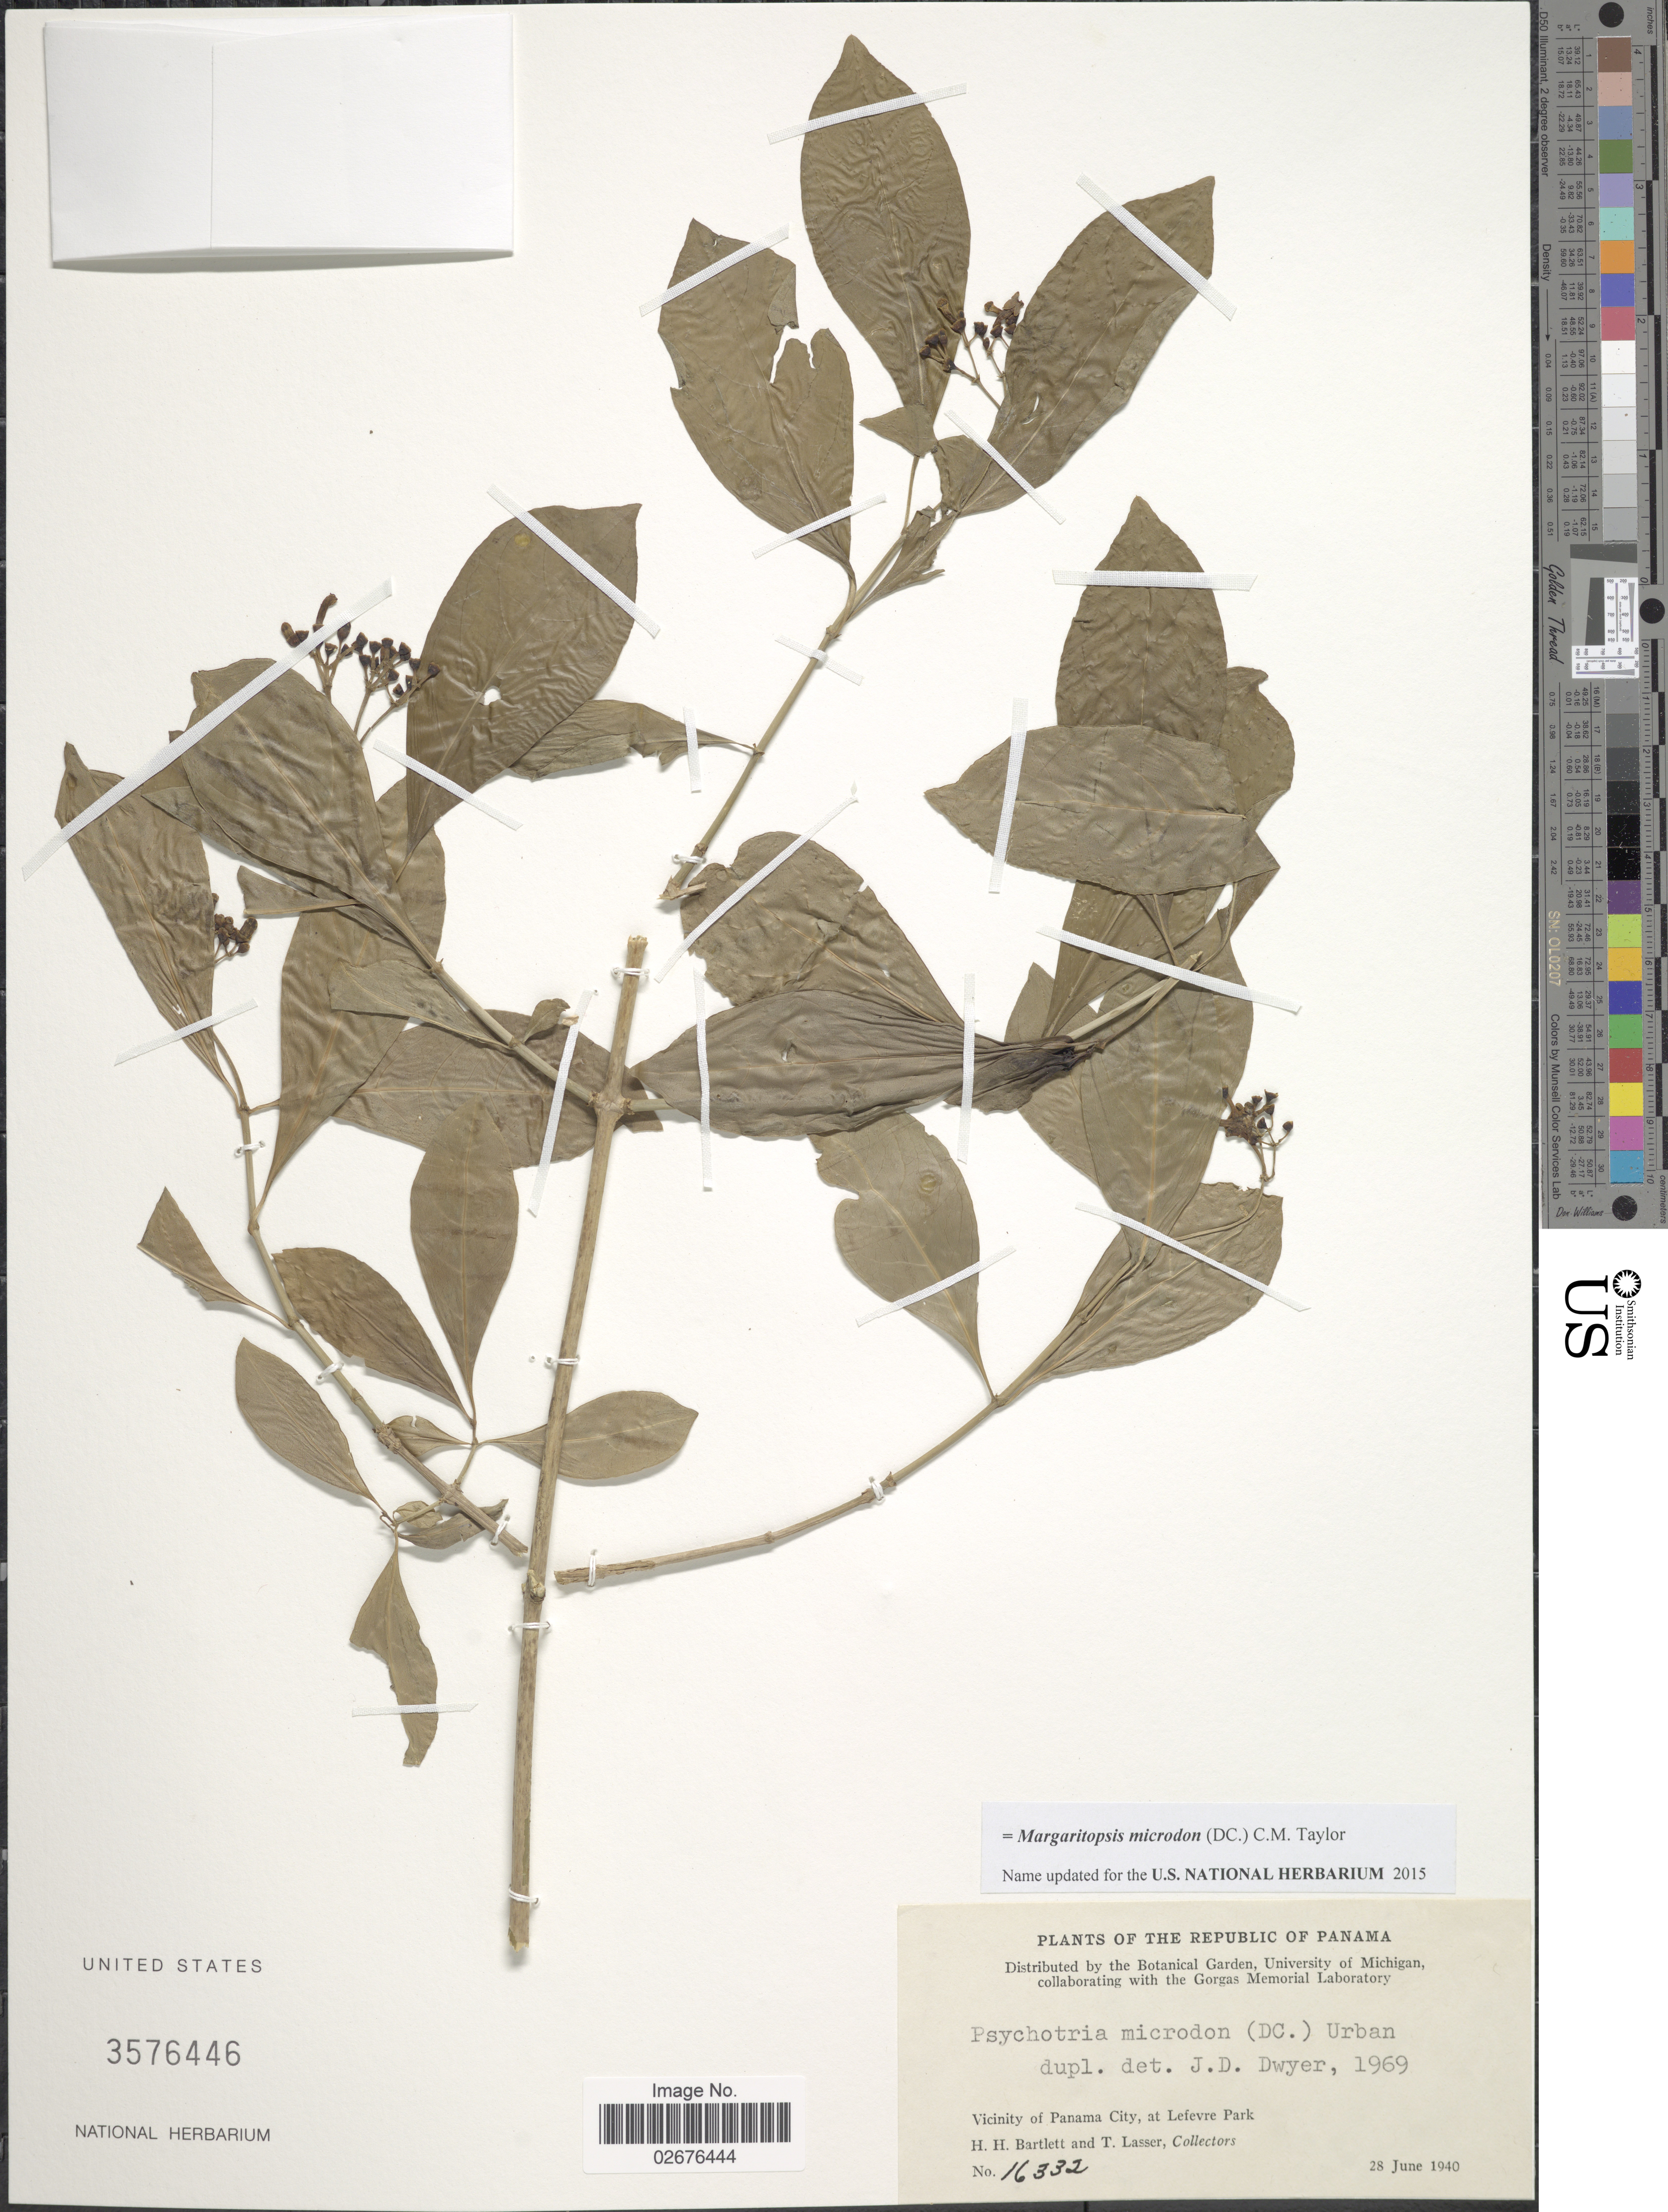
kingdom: Plantae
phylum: Tracheophyta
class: Magnoliopsida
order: Gentianales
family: Rubiaceae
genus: Margaritopsis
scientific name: Margaritopsis microdon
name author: (DC.) C.M. Taylor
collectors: H. H. Bartlett & T. Lasser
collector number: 16332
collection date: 1940-06-28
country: Panama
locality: The Republic of Panama, Vicinity of Panama City, at Lefevre Park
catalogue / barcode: US 3576446